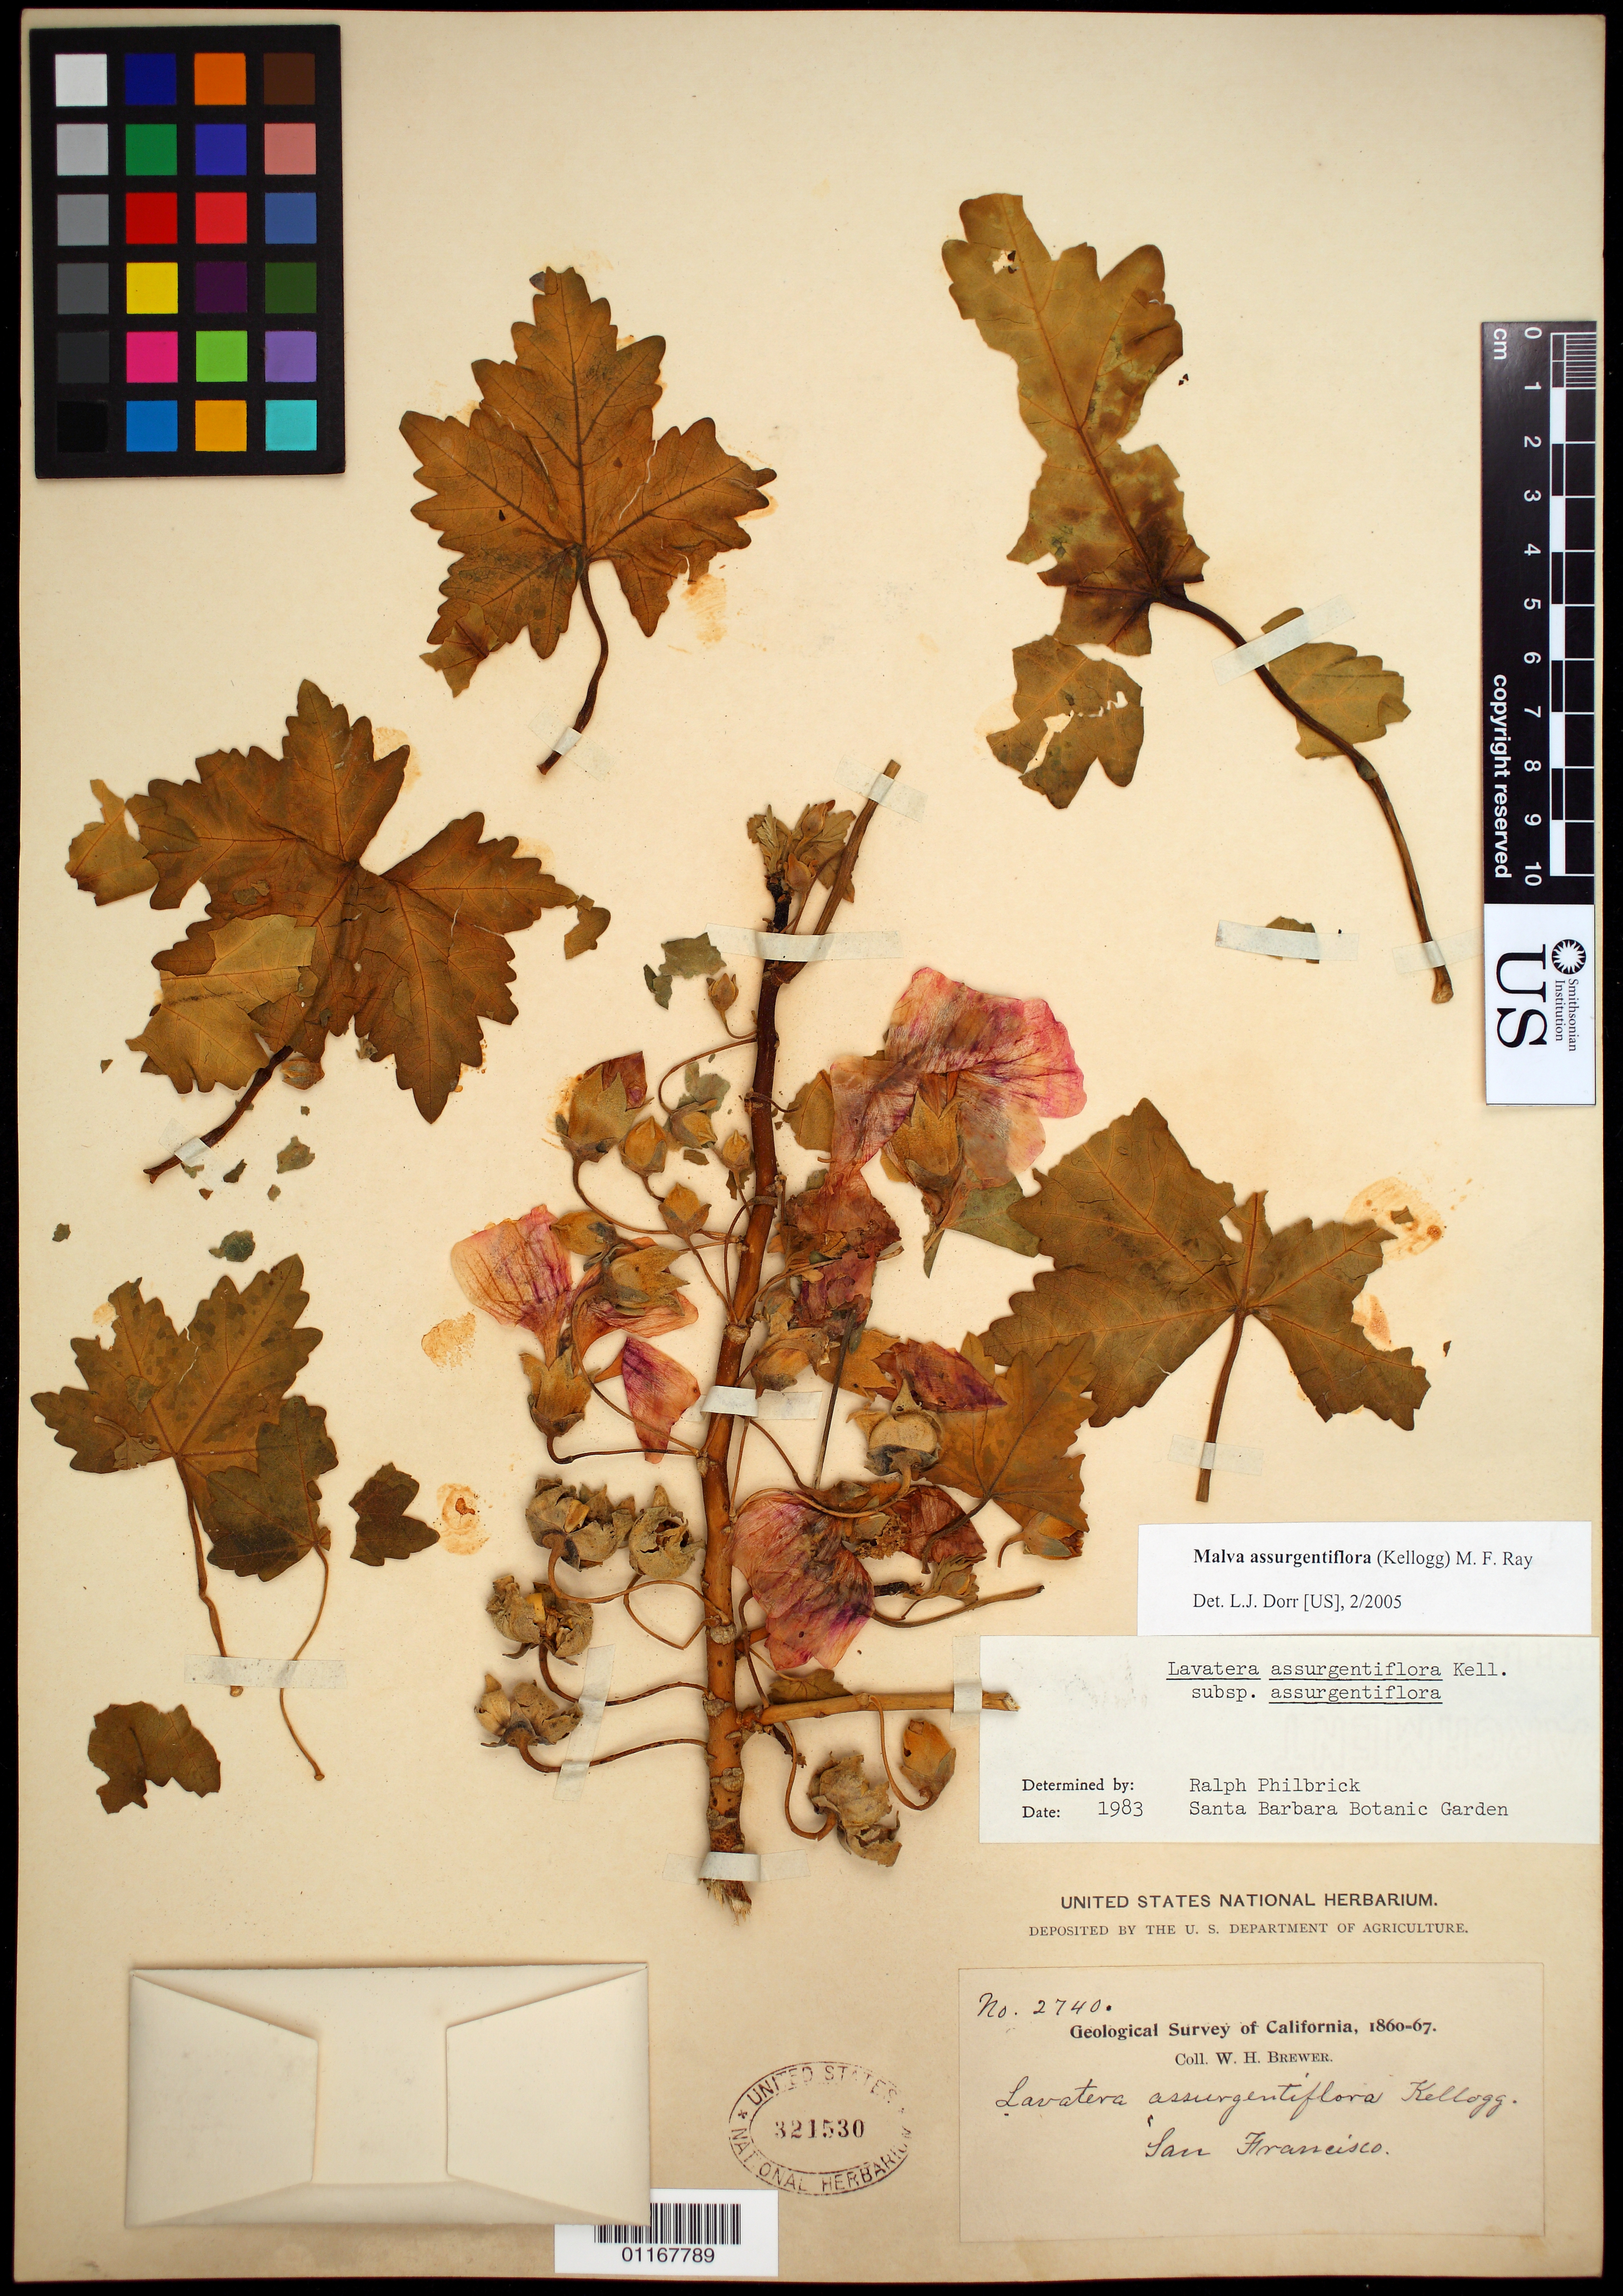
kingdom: Plantae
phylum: Tracheophyta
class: Magnoliopsida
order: Malvales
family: Malvaceae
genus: Malva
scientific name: Malva assurgentiflora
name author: (Kellogg) M.F. Ray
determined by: Dorr, L. J., (BOT), Smithsonian Institution - National Museum of Natural History (UNITED STATES)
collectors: W. H. Brewer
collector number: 2740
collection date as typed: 1860 to -- --- 1867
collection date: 1860/1867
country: United States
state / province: California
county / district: San Francisco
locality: San Francisco.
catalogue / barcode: US 321530